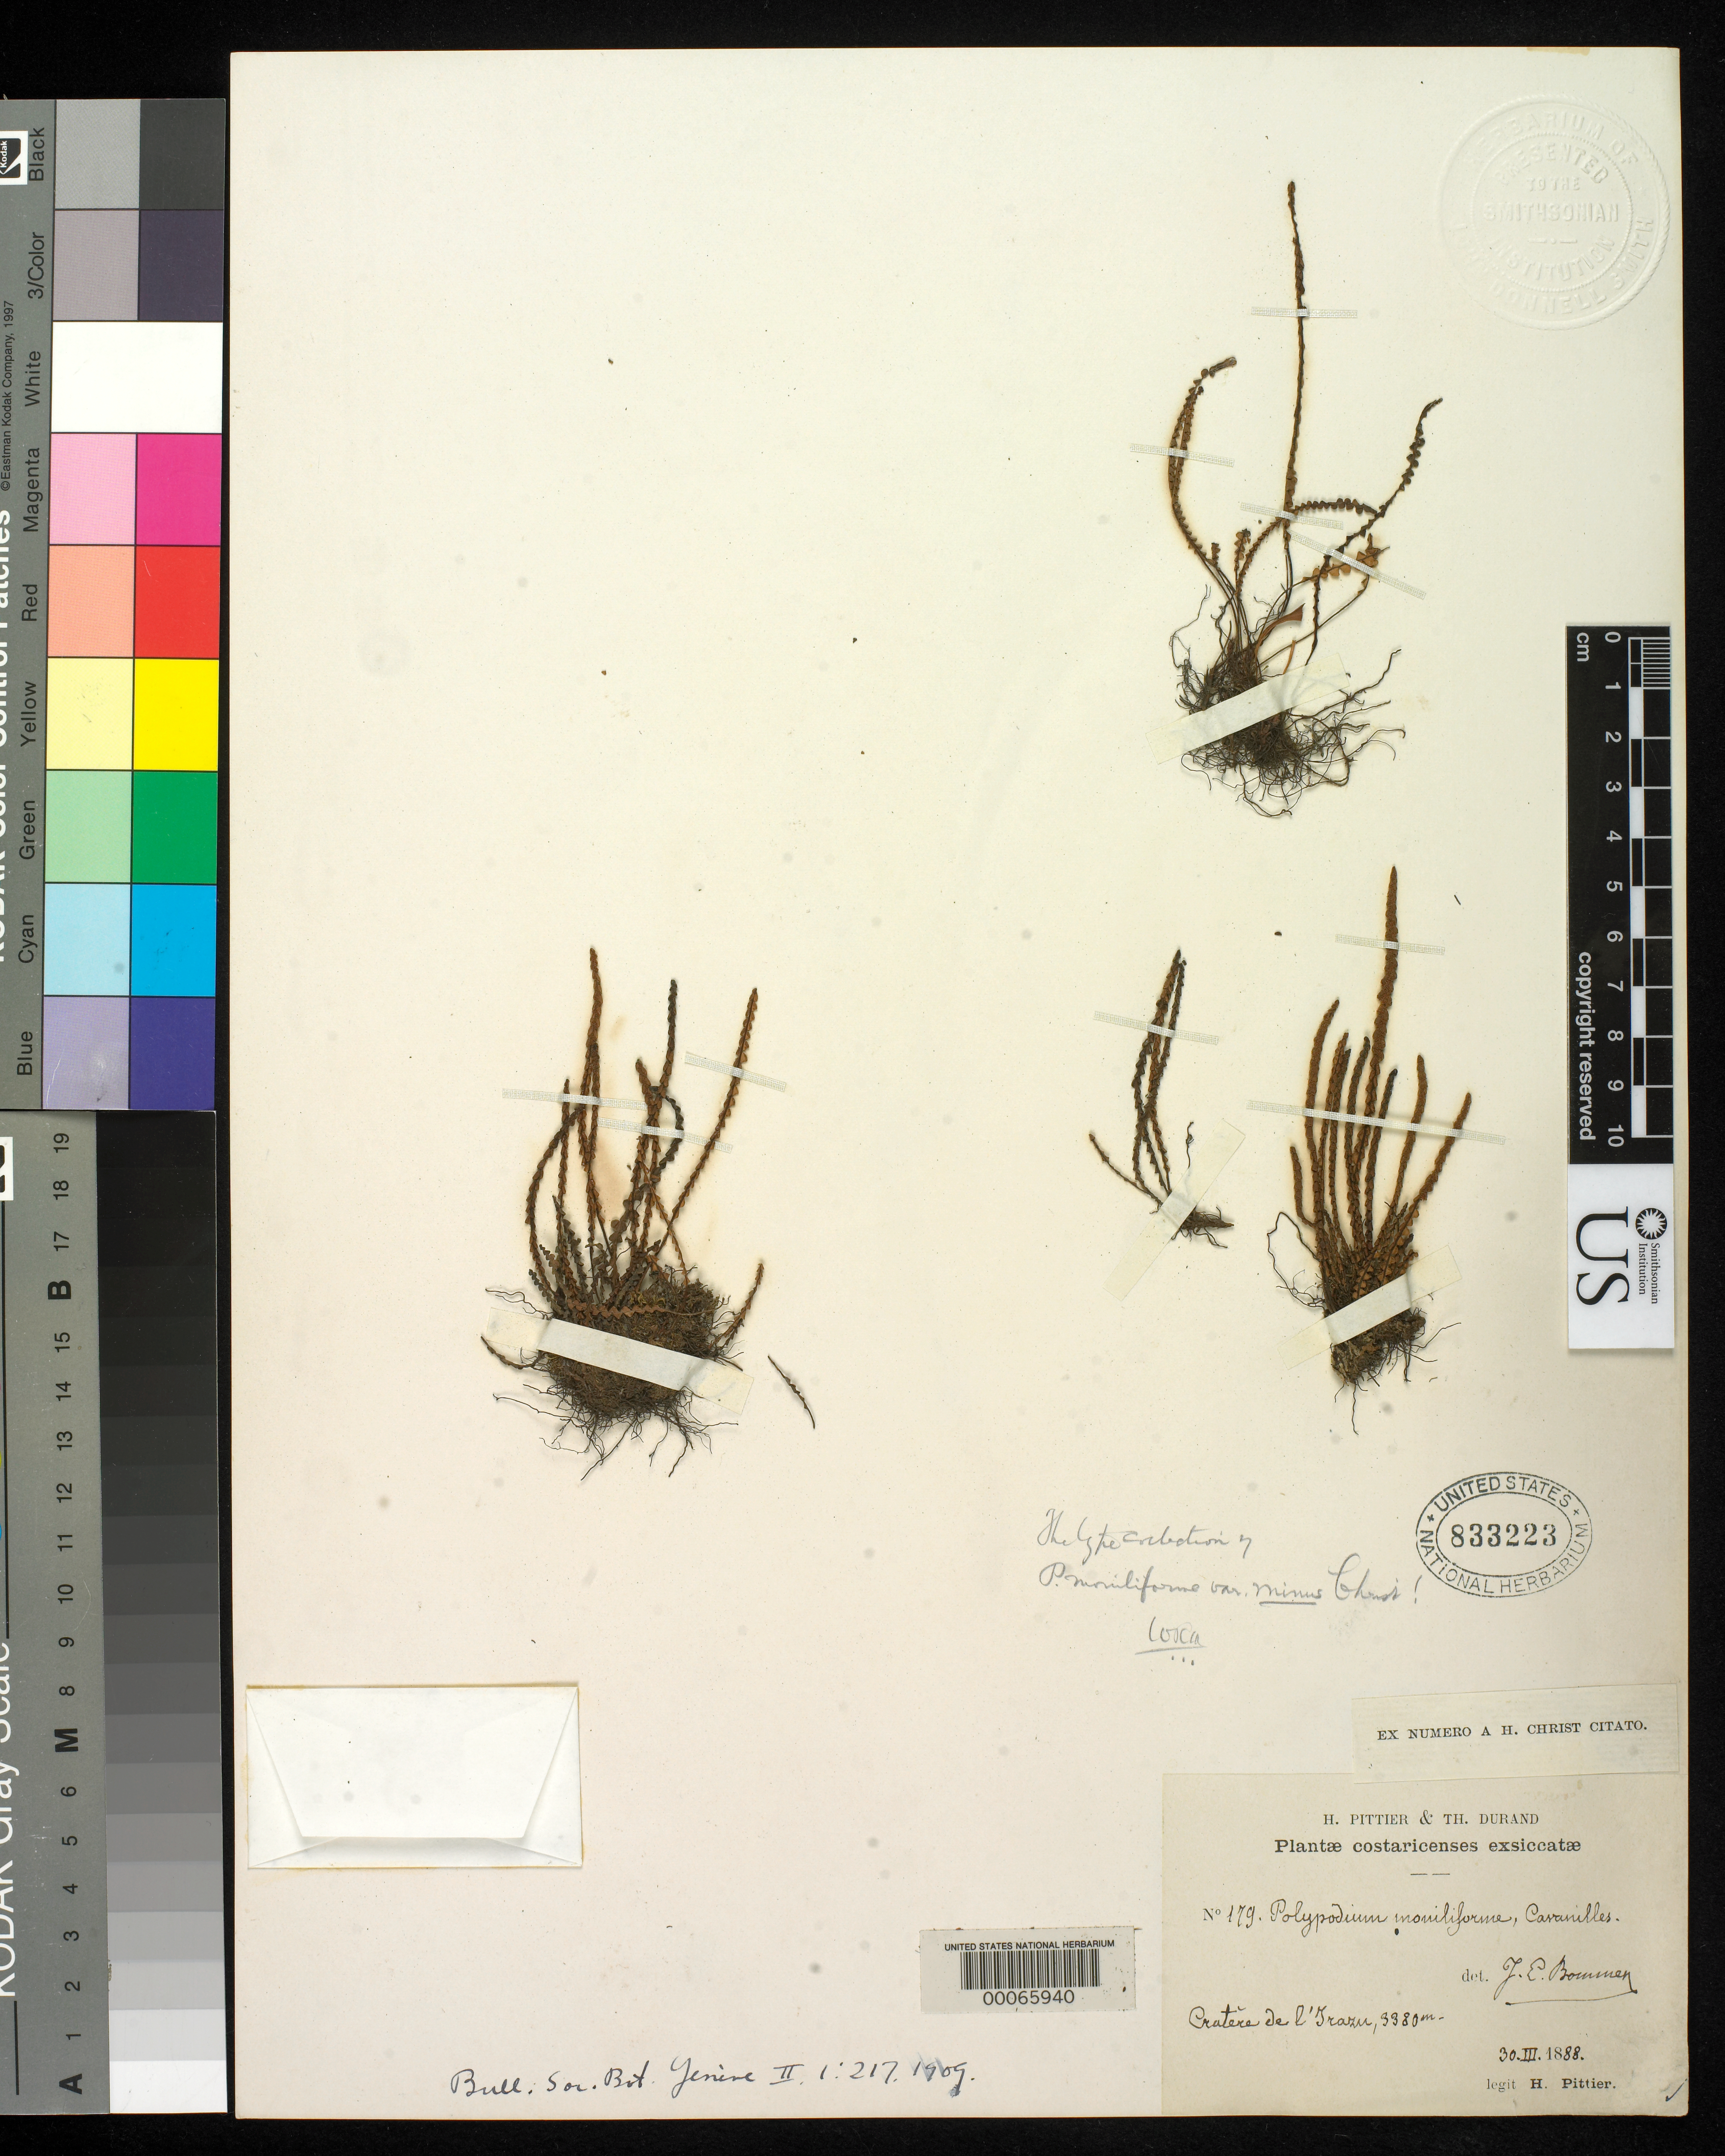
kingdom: Plantae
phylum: Tracheophyta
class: Polypodiopsida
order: Polypodiales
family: Polypodiaceae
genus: Polypodium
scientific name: Polypodium moniliforme var. minus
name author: Christ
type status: Type Collection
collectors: H. F. Pittier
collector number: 179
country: Costa Rica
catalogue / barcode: US 833223